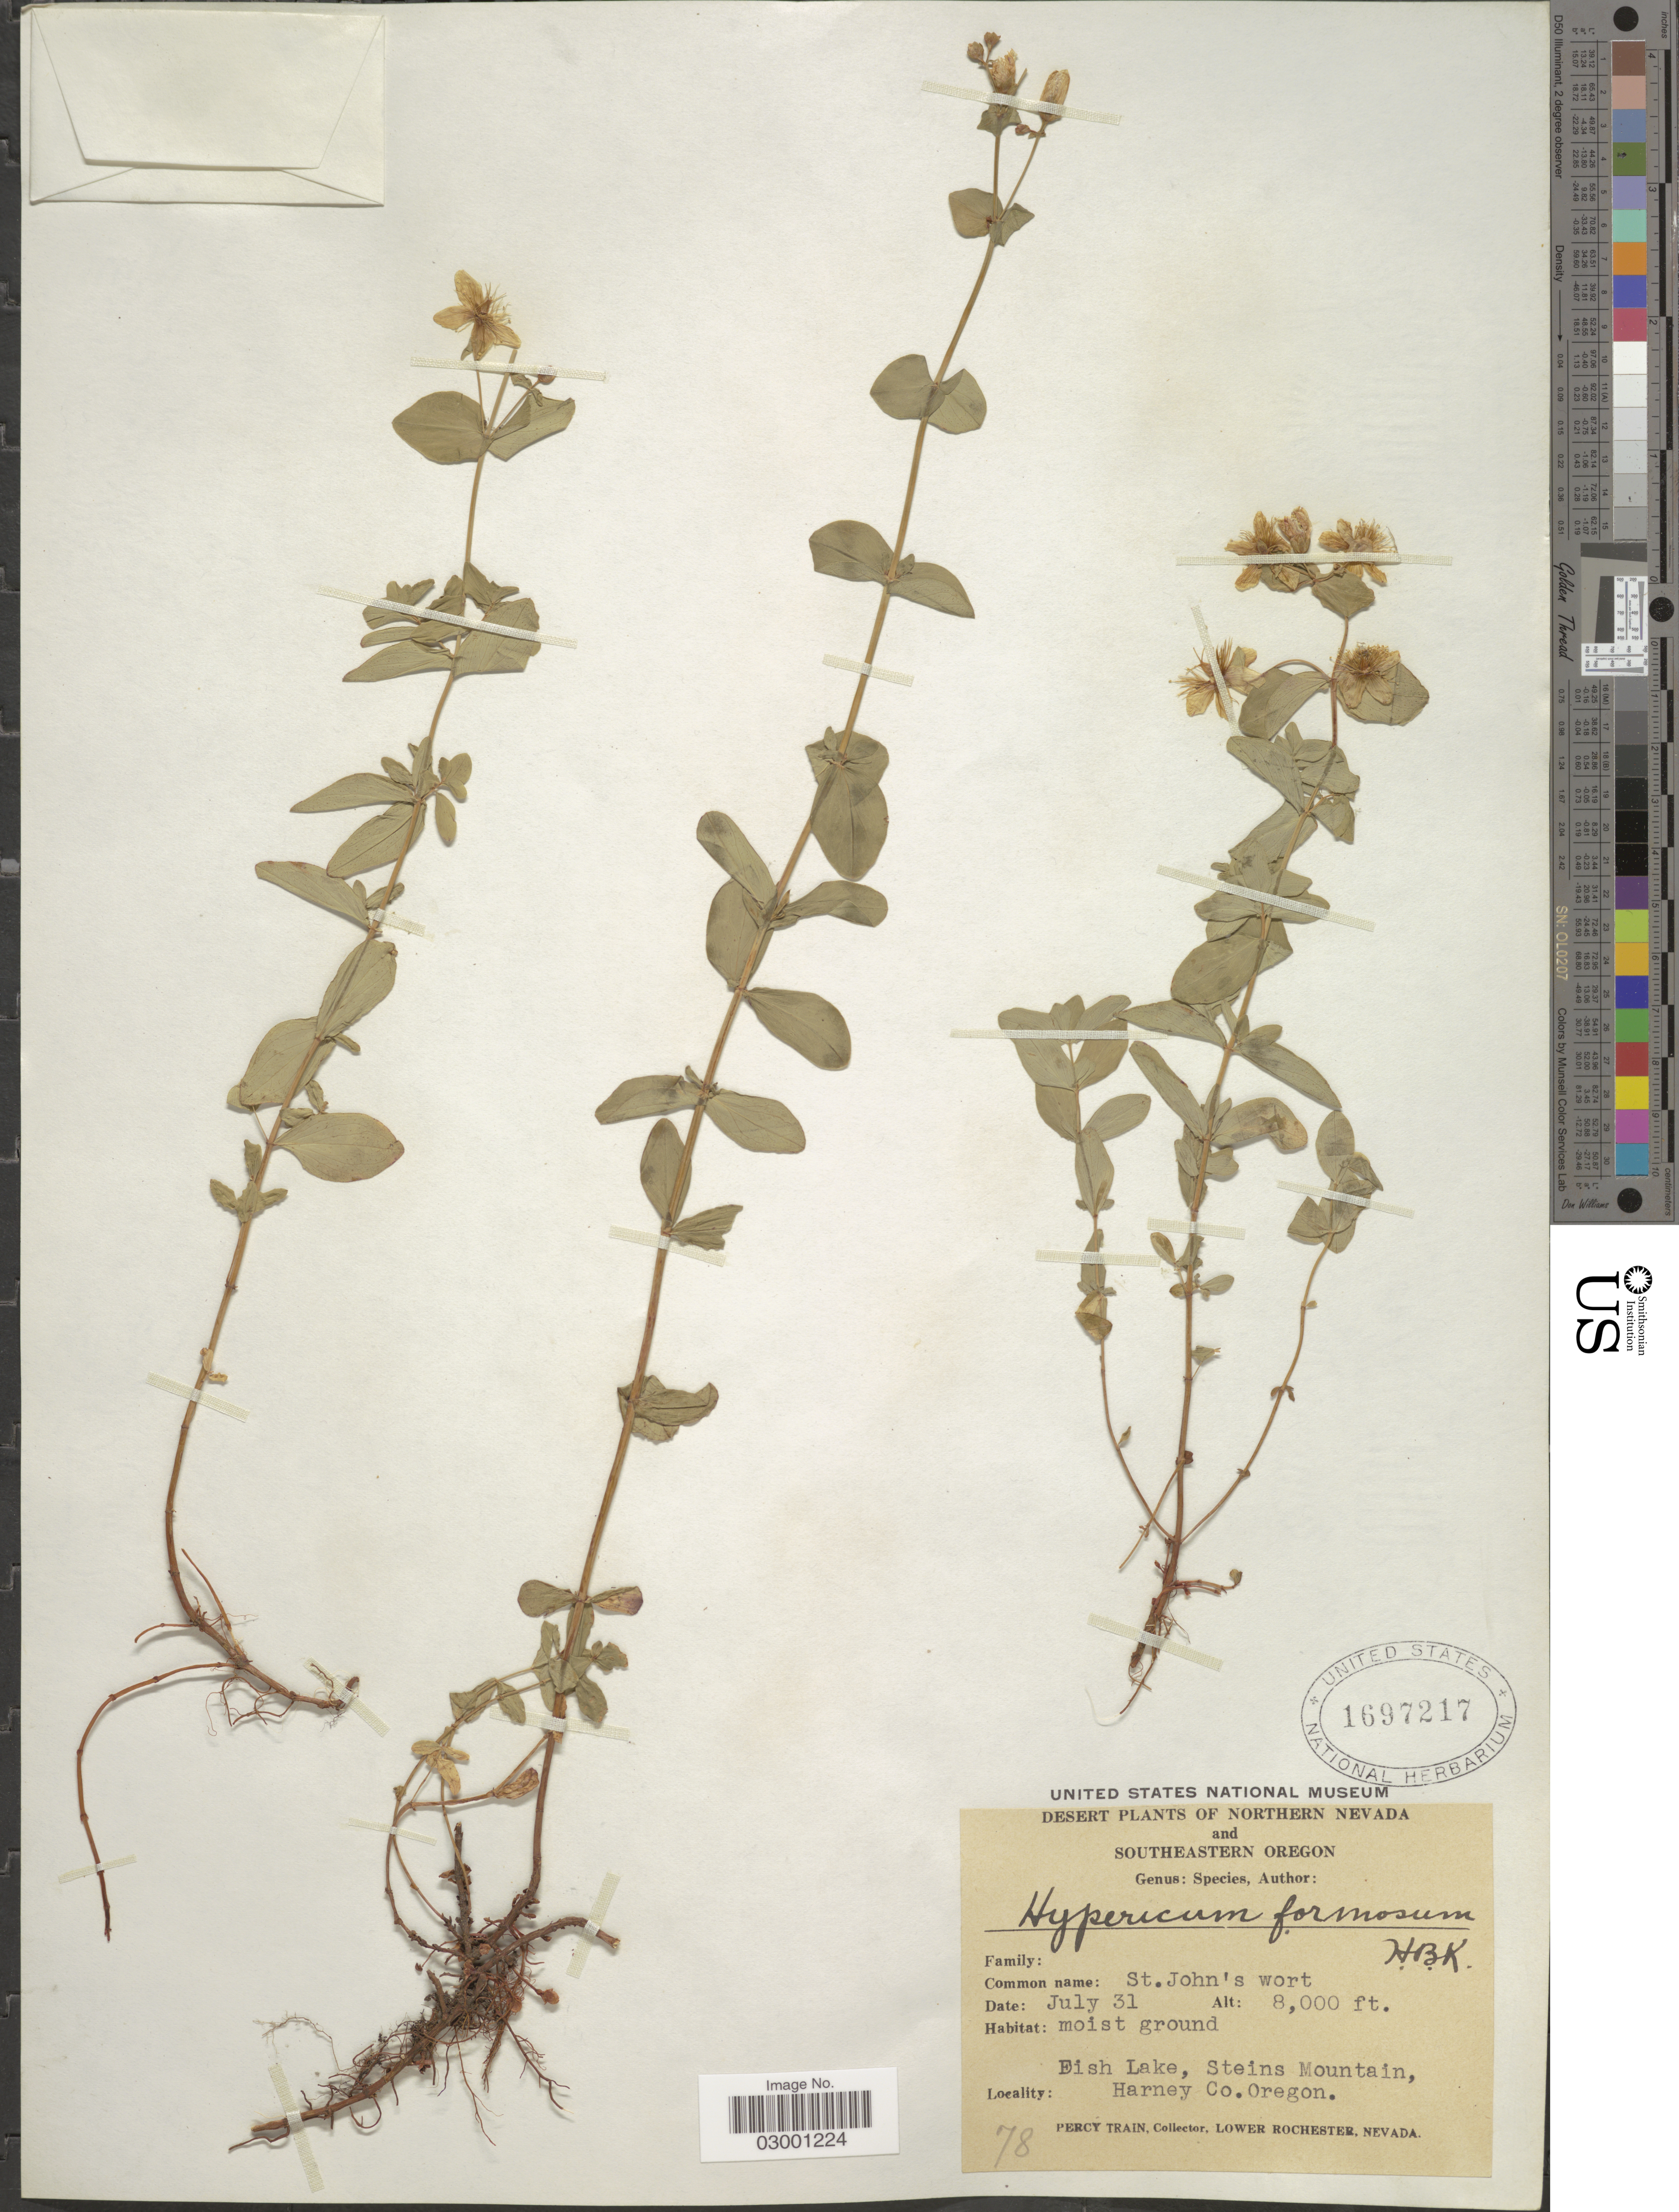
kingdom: Plantae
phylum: Tracheophyta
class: Magnoliopsida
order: Malpighiales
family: Hypericaceae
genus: Hypericum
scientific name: Hypericum formosum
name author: Kunth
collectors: P. Train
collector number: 78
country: United States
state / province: Oregon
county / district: Harney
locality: Southeastern Oregon. Fish Lake, Steins Mountain, Harney Co.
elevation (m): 2438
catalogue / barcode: US 1697217